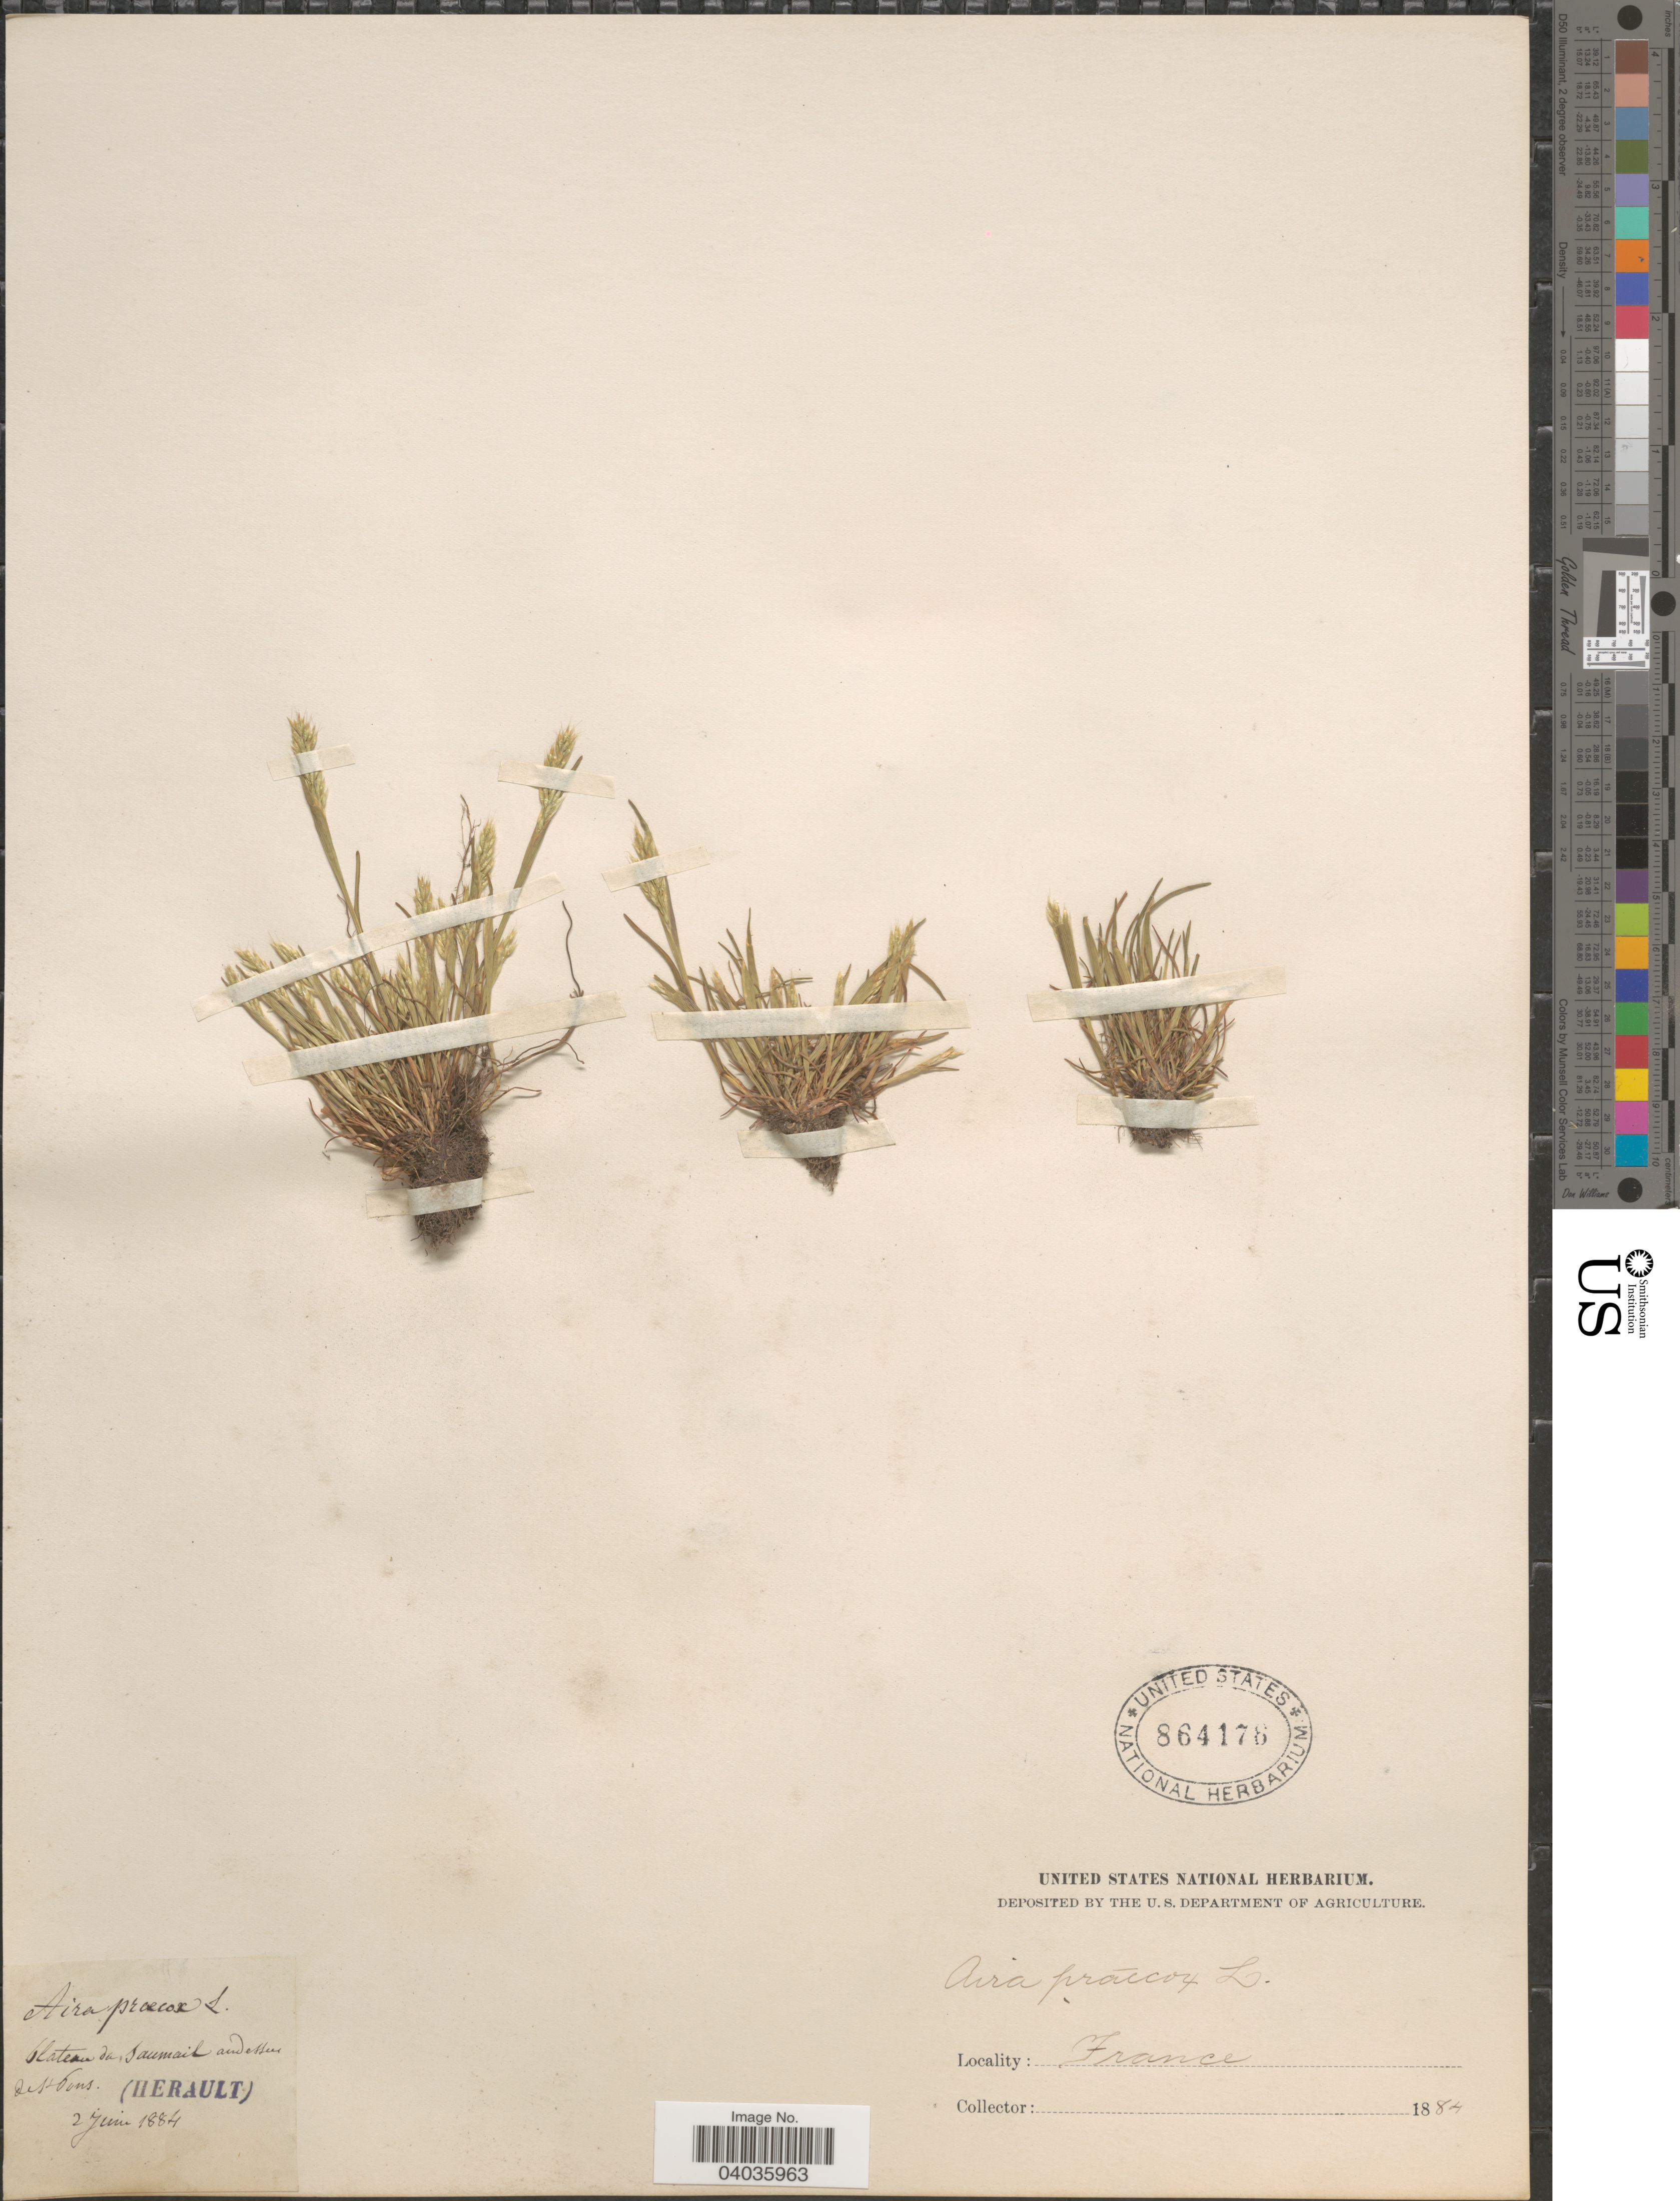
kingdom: Plantae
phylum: Tracheophyta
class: Liliopsida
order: Poales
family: Poaceae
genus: Aira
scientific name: Aira praecox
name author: L.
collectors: -. Herault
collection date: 1884-06-02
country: France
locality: Plateau du Saumail audessus de St Pons.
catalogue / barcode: US 864176